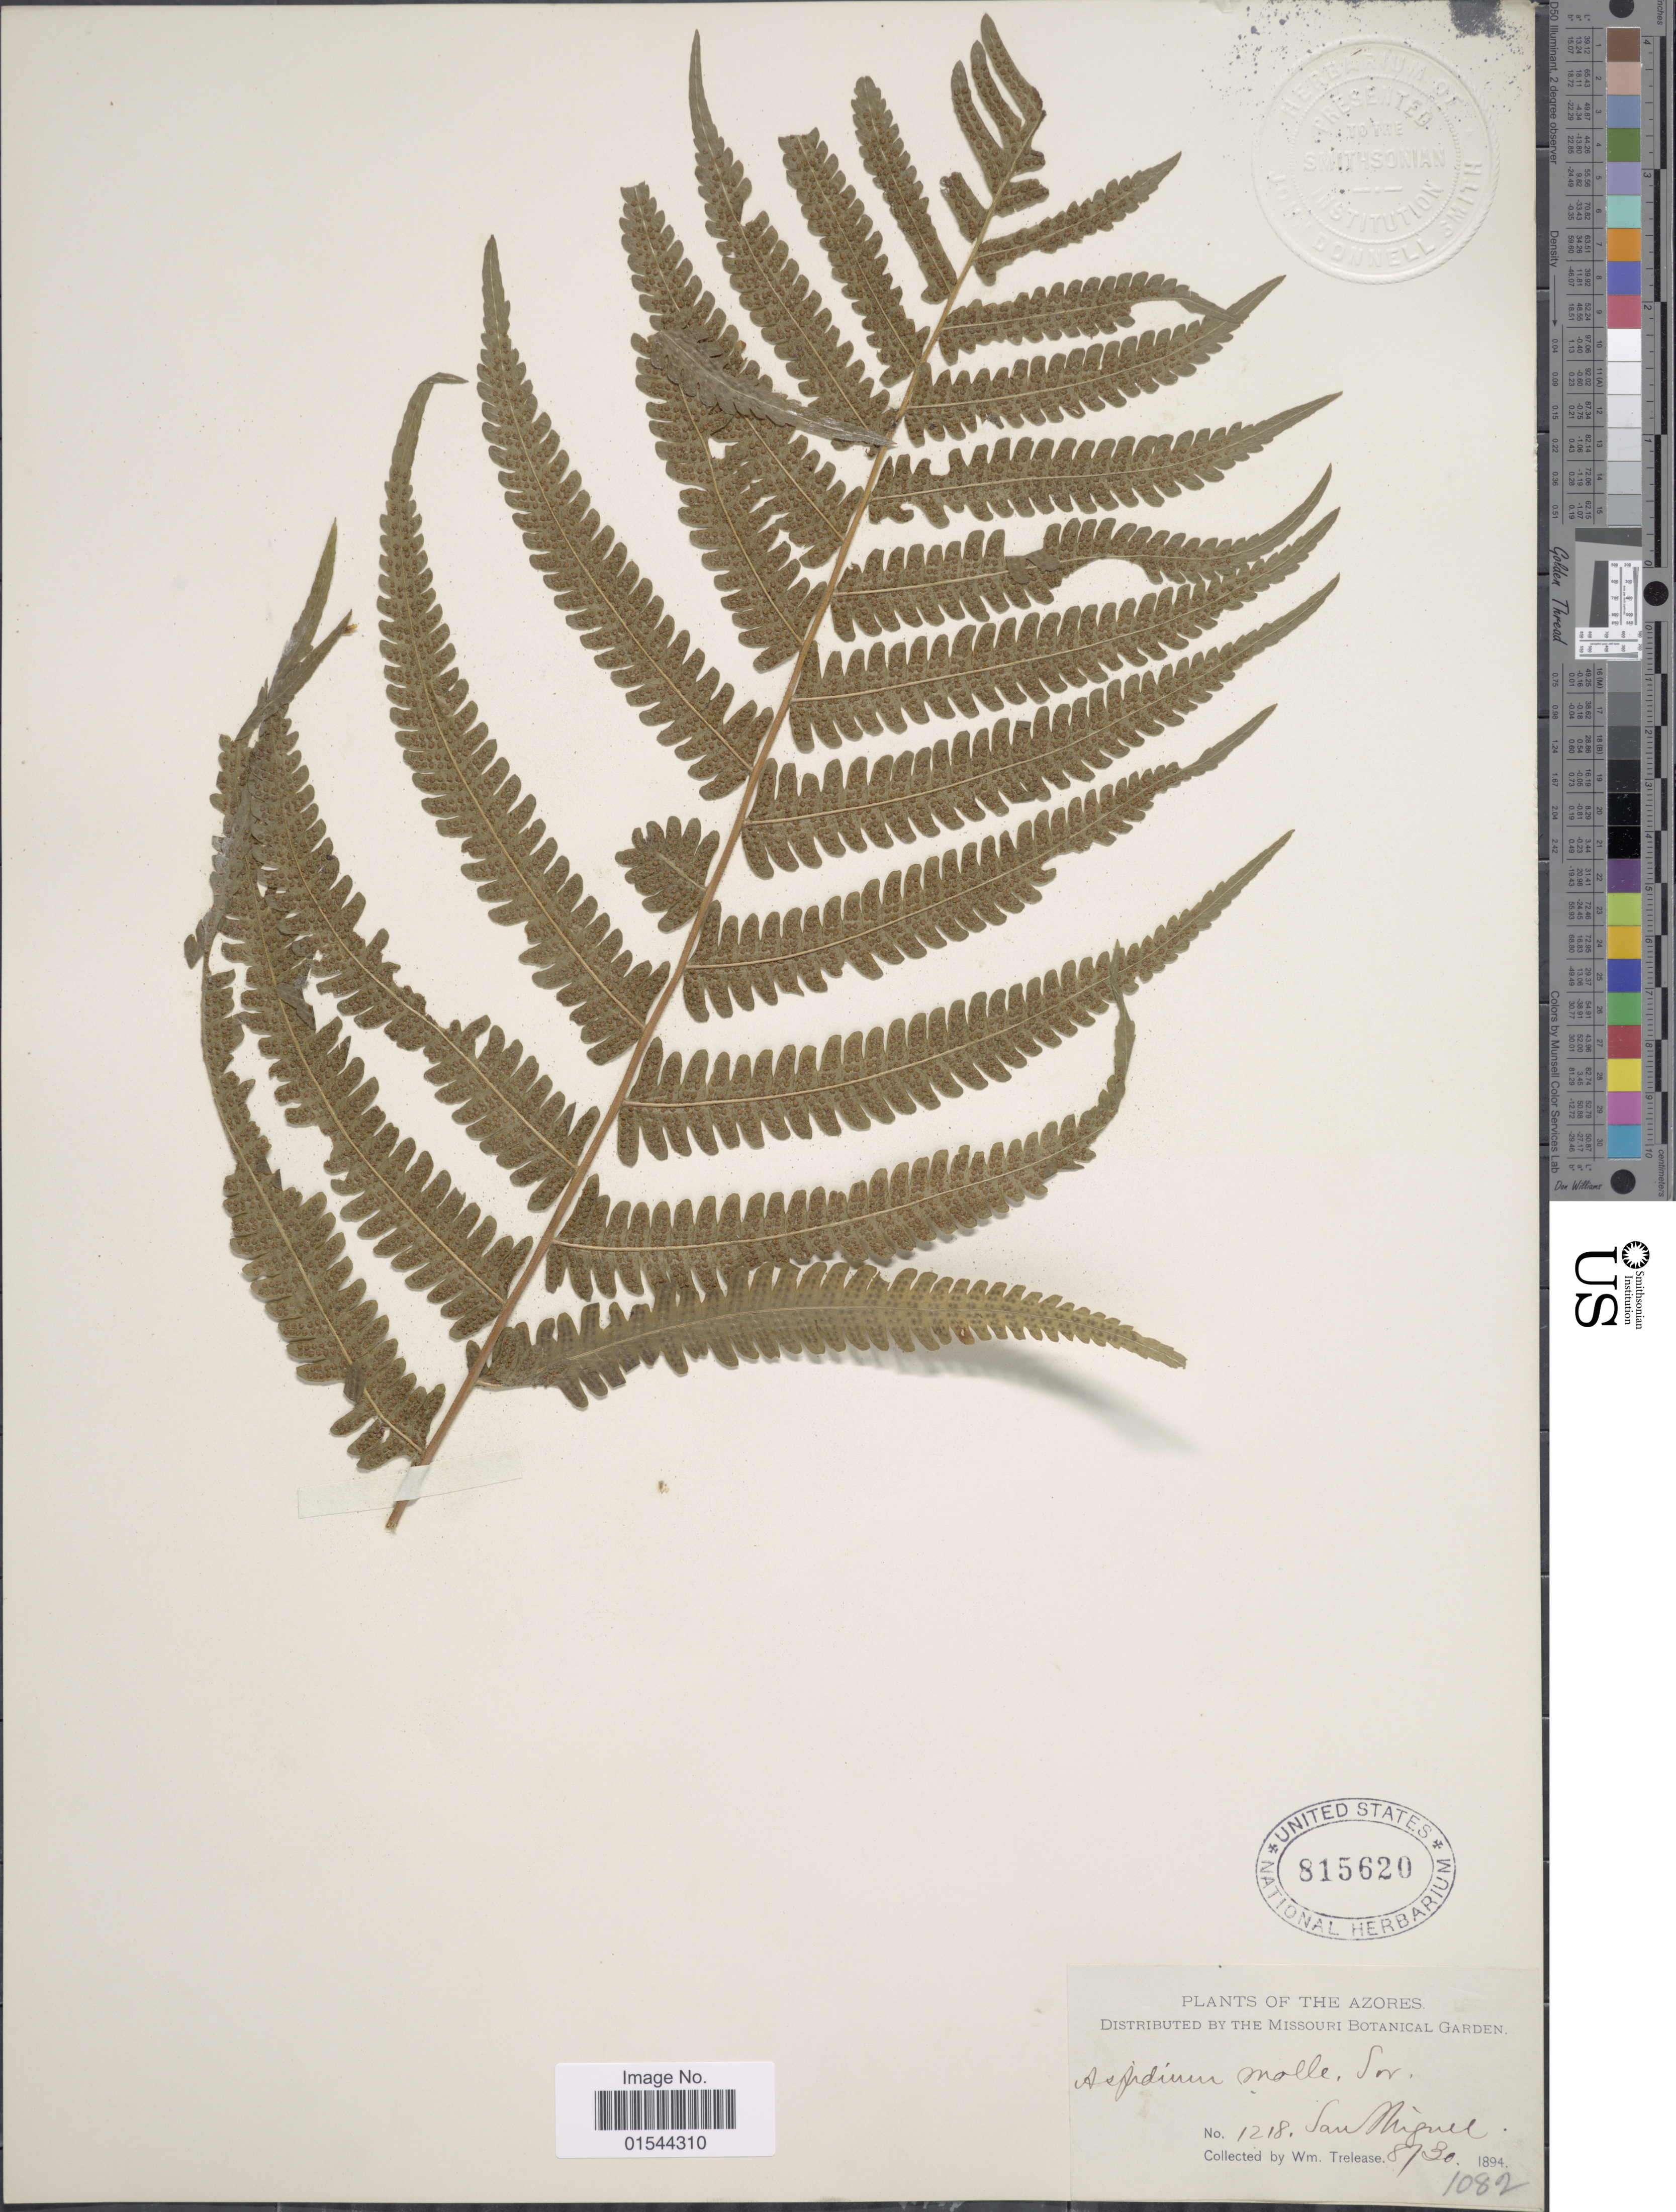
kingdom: Plantae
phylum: Tracheophyta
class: Polypodiopsida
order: Polypodiales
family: Thelypteridaceae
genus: Christella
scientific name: Christella dentata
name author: (Forssk.) Brownsey & Jermy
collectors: W. Trelease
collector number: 1218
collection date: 1894-08-30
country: Portugal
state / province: Azores (Aut. Reg.)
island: São Miguel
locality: San Miguel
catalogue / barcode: US 815620